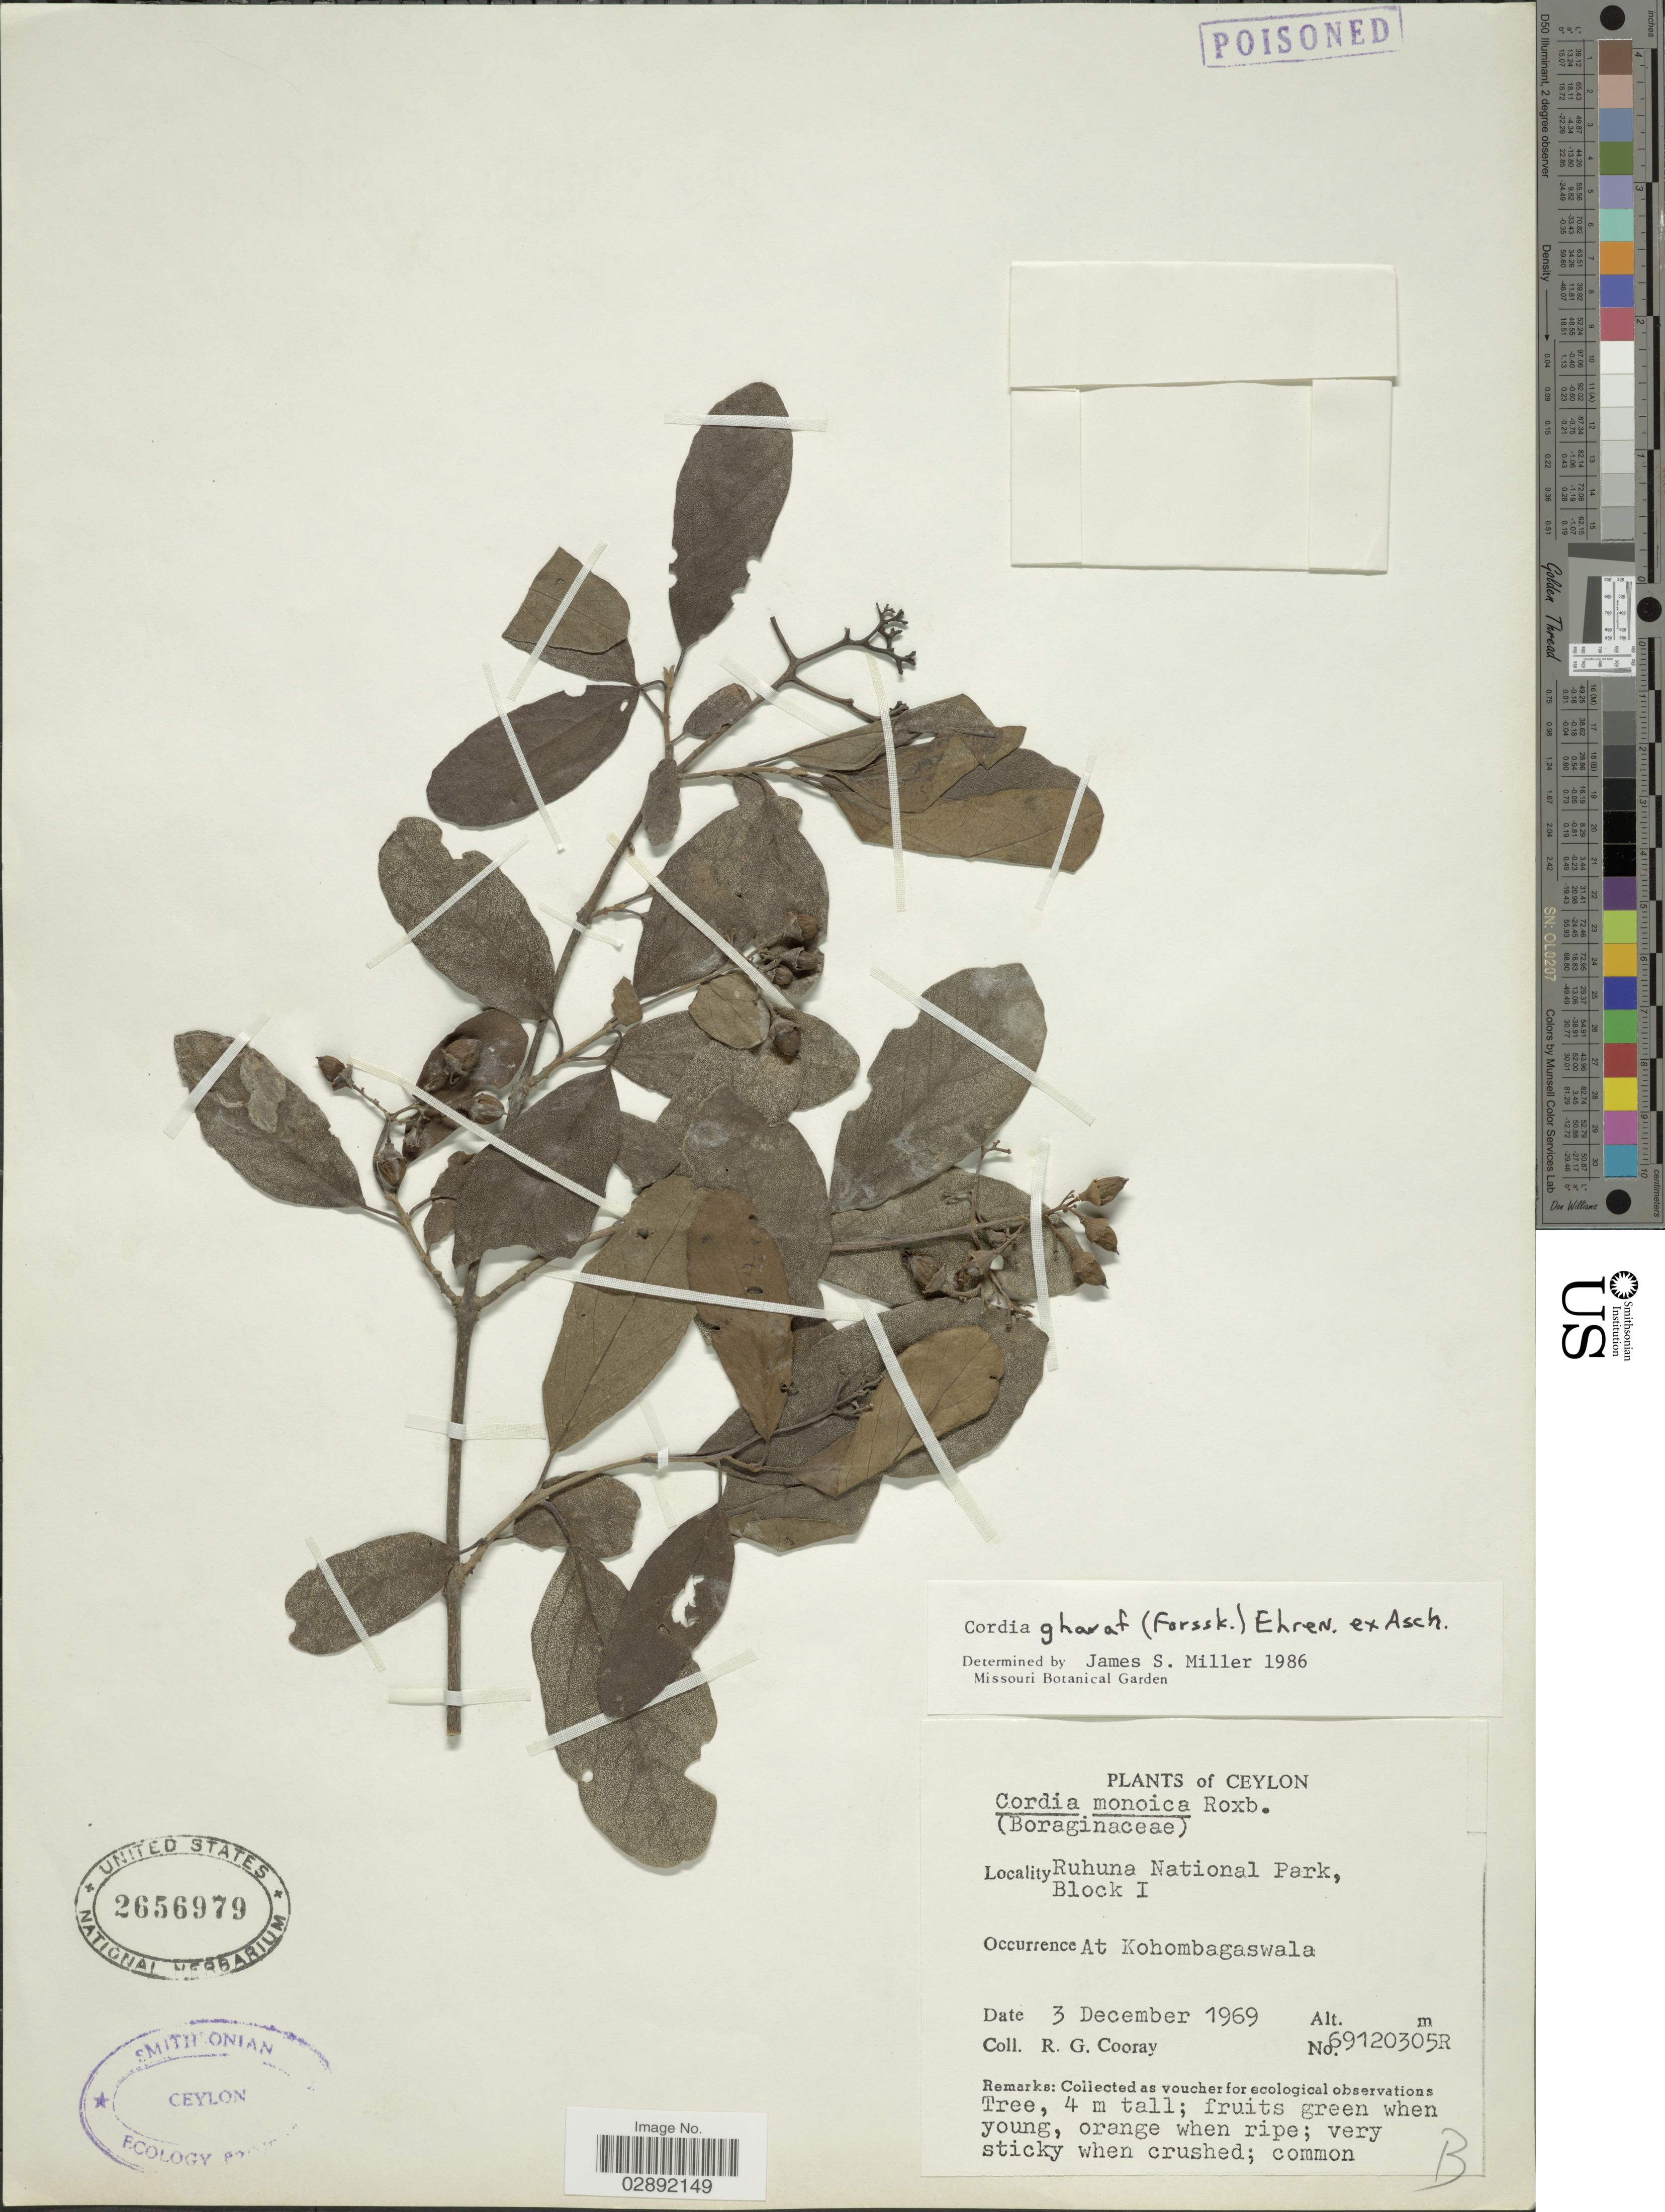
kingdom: Plantae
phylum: Tracheophyta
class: Magnoliopsida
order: Boraginales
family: Cordiaceae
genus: Cordia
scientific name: Cordia gharaf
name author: Ehrenb. ex Asch.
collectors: R. Cooray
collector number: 69120305R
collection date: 1969-12-03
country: Sri Lanka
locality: Ceylon. Ruhuna National Park, Block I. At Kohombagaswala.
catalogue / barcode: US 2656979